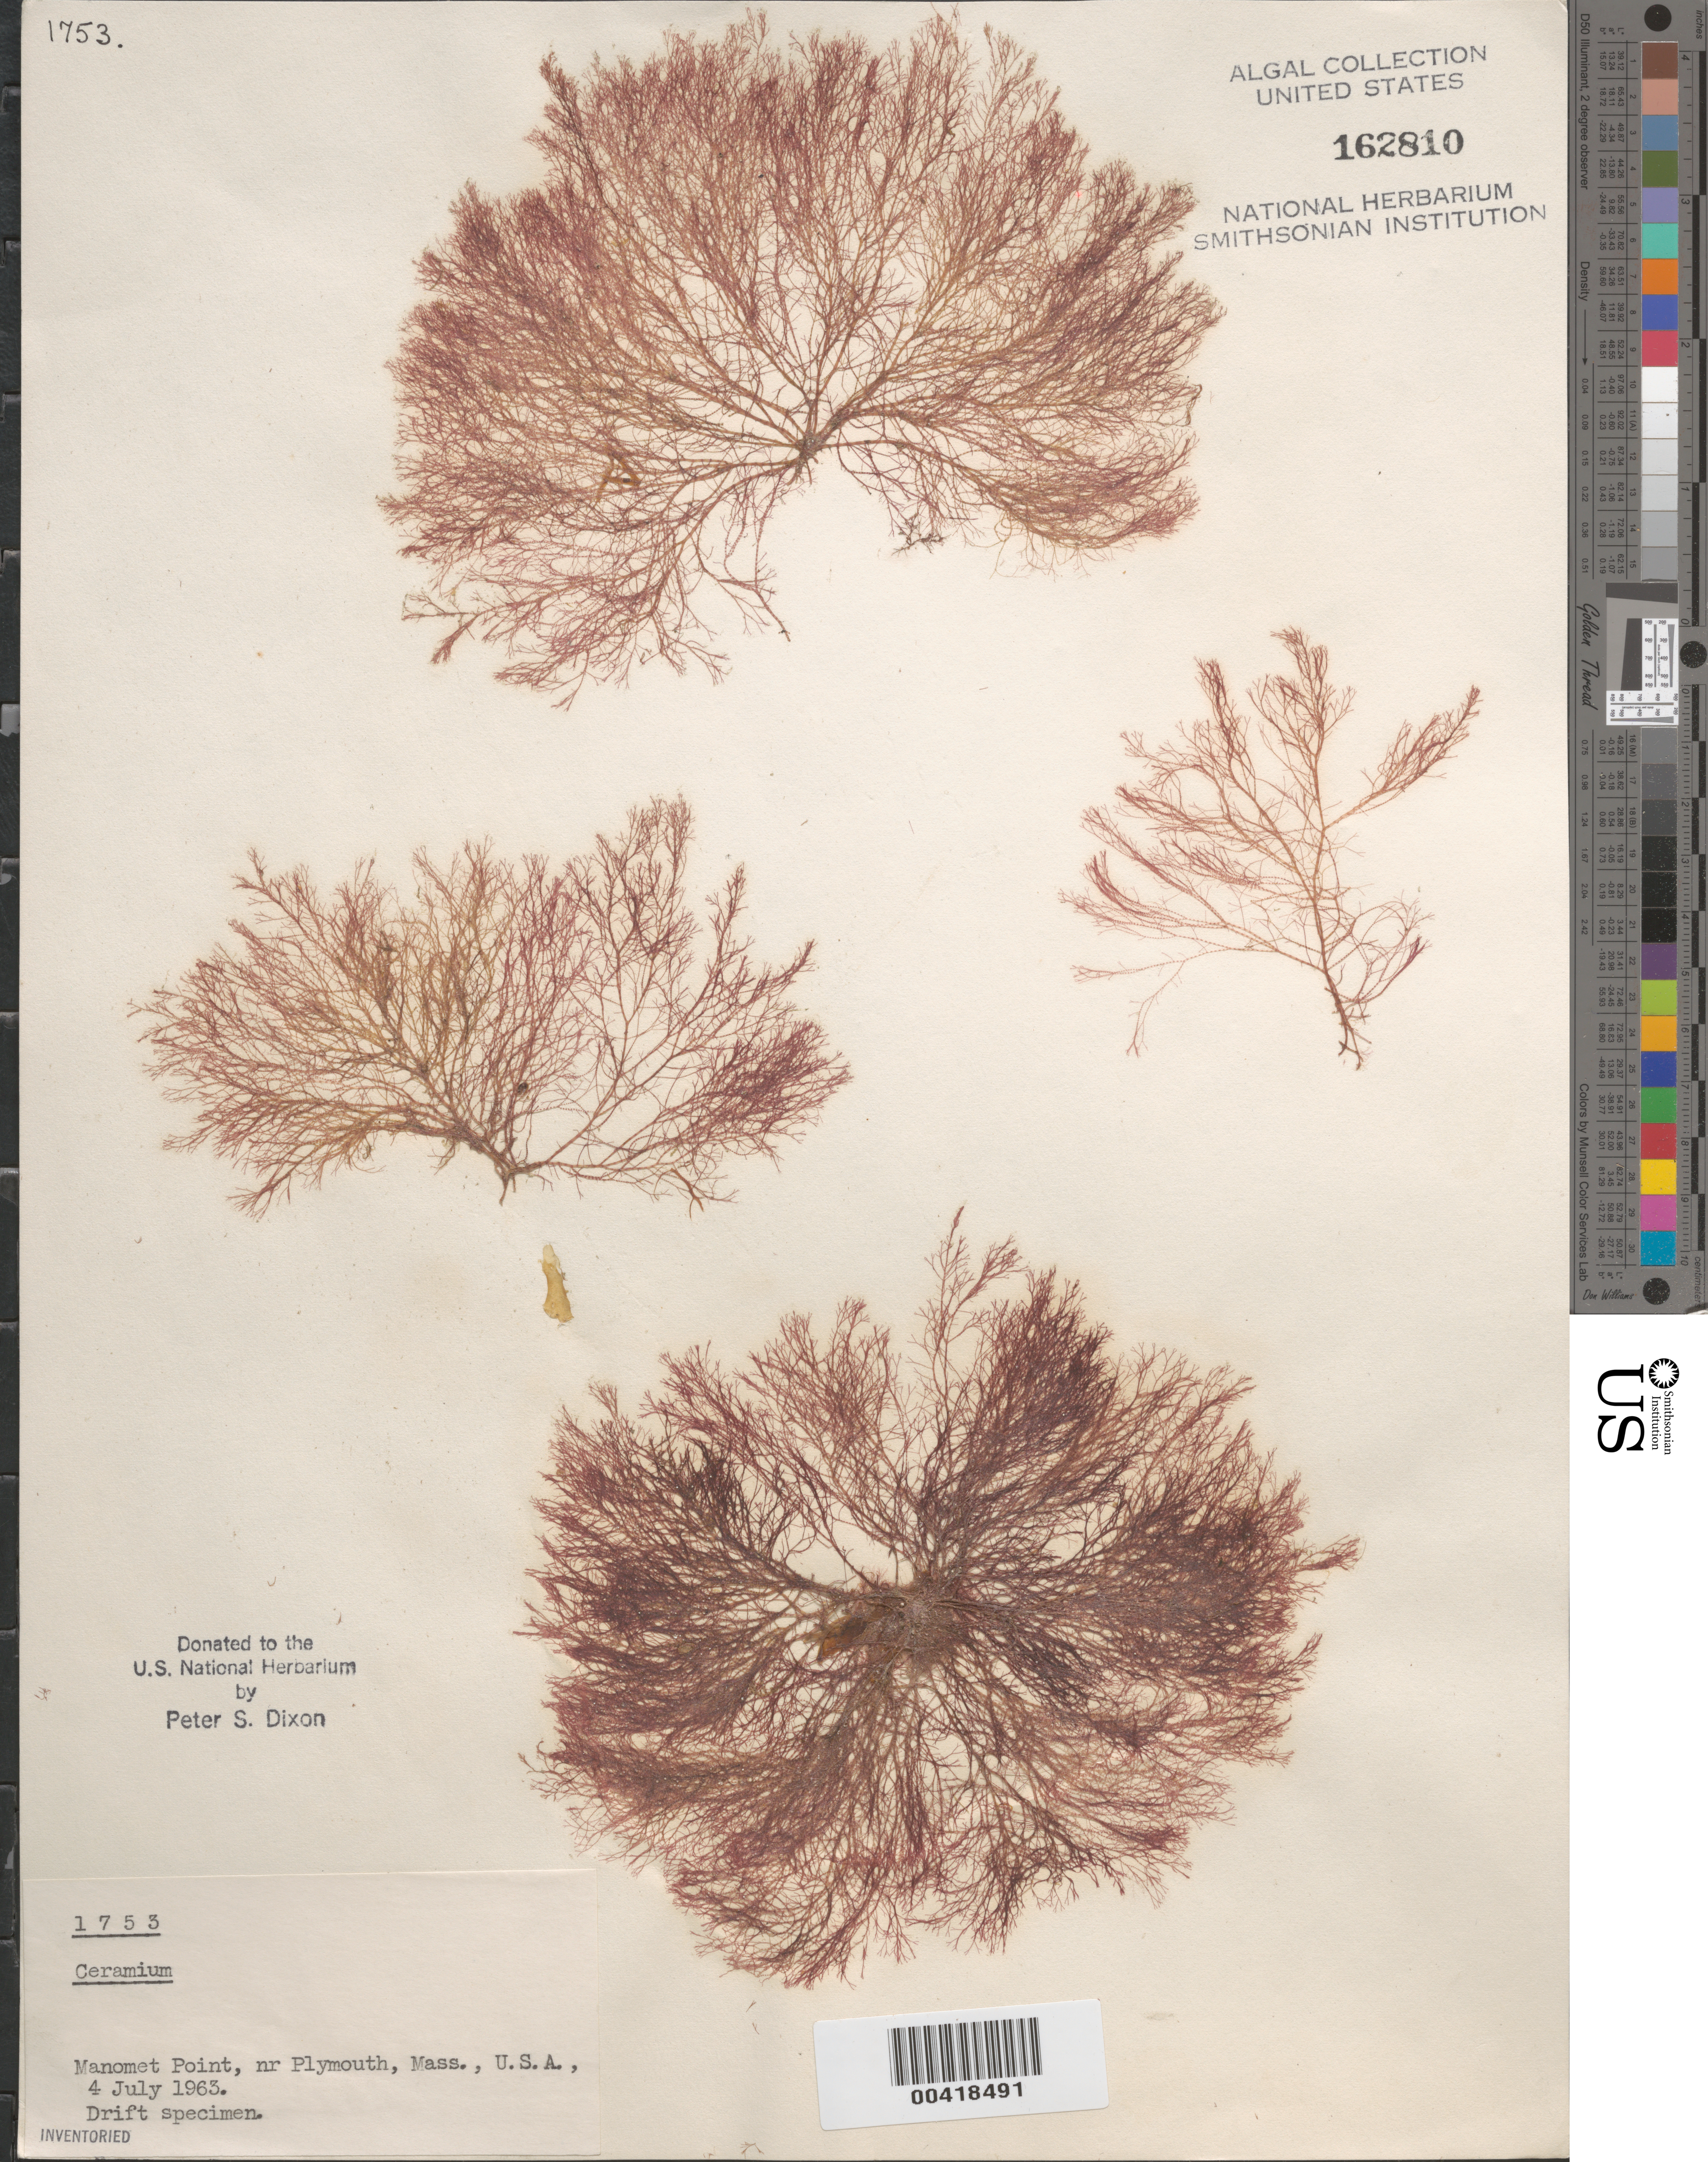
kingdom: Plantae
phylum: Rhodophyta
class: Florideophyceae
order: Ceramiales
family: Ceramiaceae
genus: Ceramium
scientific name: Ceramium sp.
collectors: P. S. Dixon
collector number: PSD 1753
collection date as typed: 04 Jul 1963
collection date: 1963-07-04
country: United States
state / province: Massachusetts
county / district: Plymouth County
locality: Manomet Point near Plymouth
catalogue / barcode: US 162810